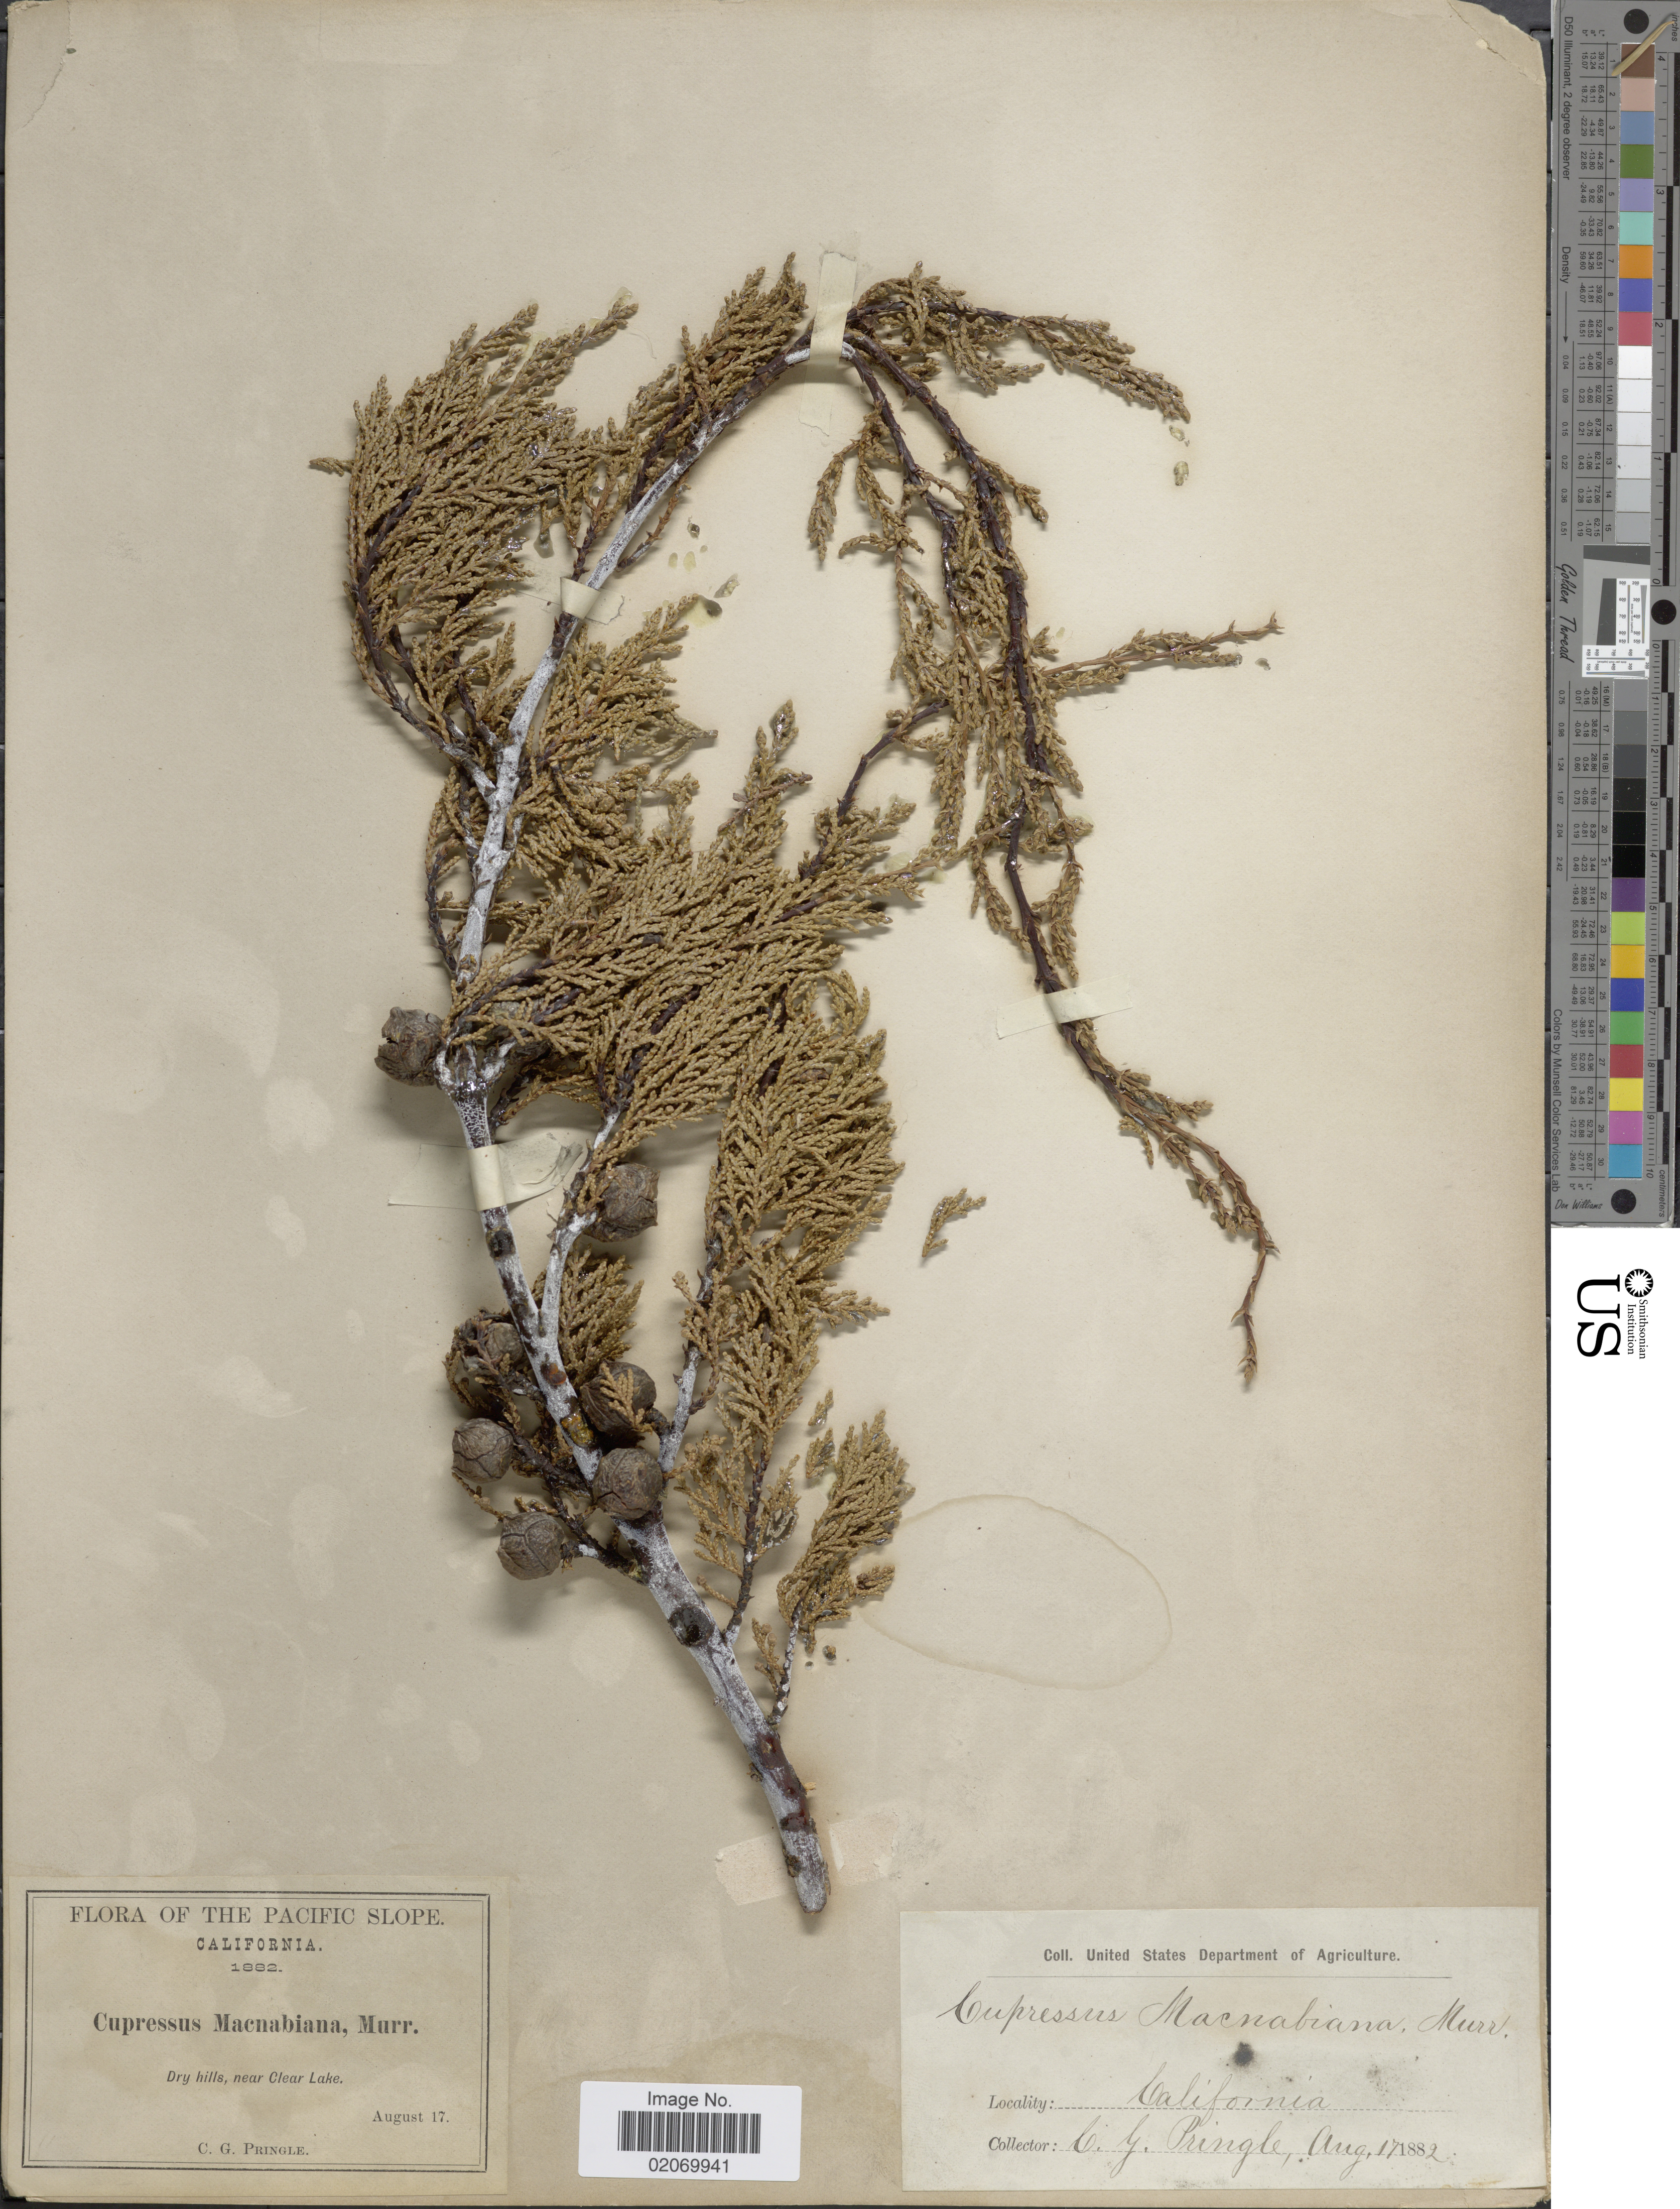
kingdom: Plantae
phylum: Tracheophyta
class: Pinopsida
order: Pinales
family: Cupressaceae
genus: Hesperocyparis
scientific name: Hesperocyparis macnabiana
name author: (A. Murray) Bartel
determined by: (US) Smithsonian Institution - National Museum of Natural History - Department of Botany (UNITED STATES)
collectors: C. G. Pringle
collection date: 1882-08-17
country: United States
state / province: California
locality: The Pacific Slope, near Clear Lake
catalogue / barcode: US 103081